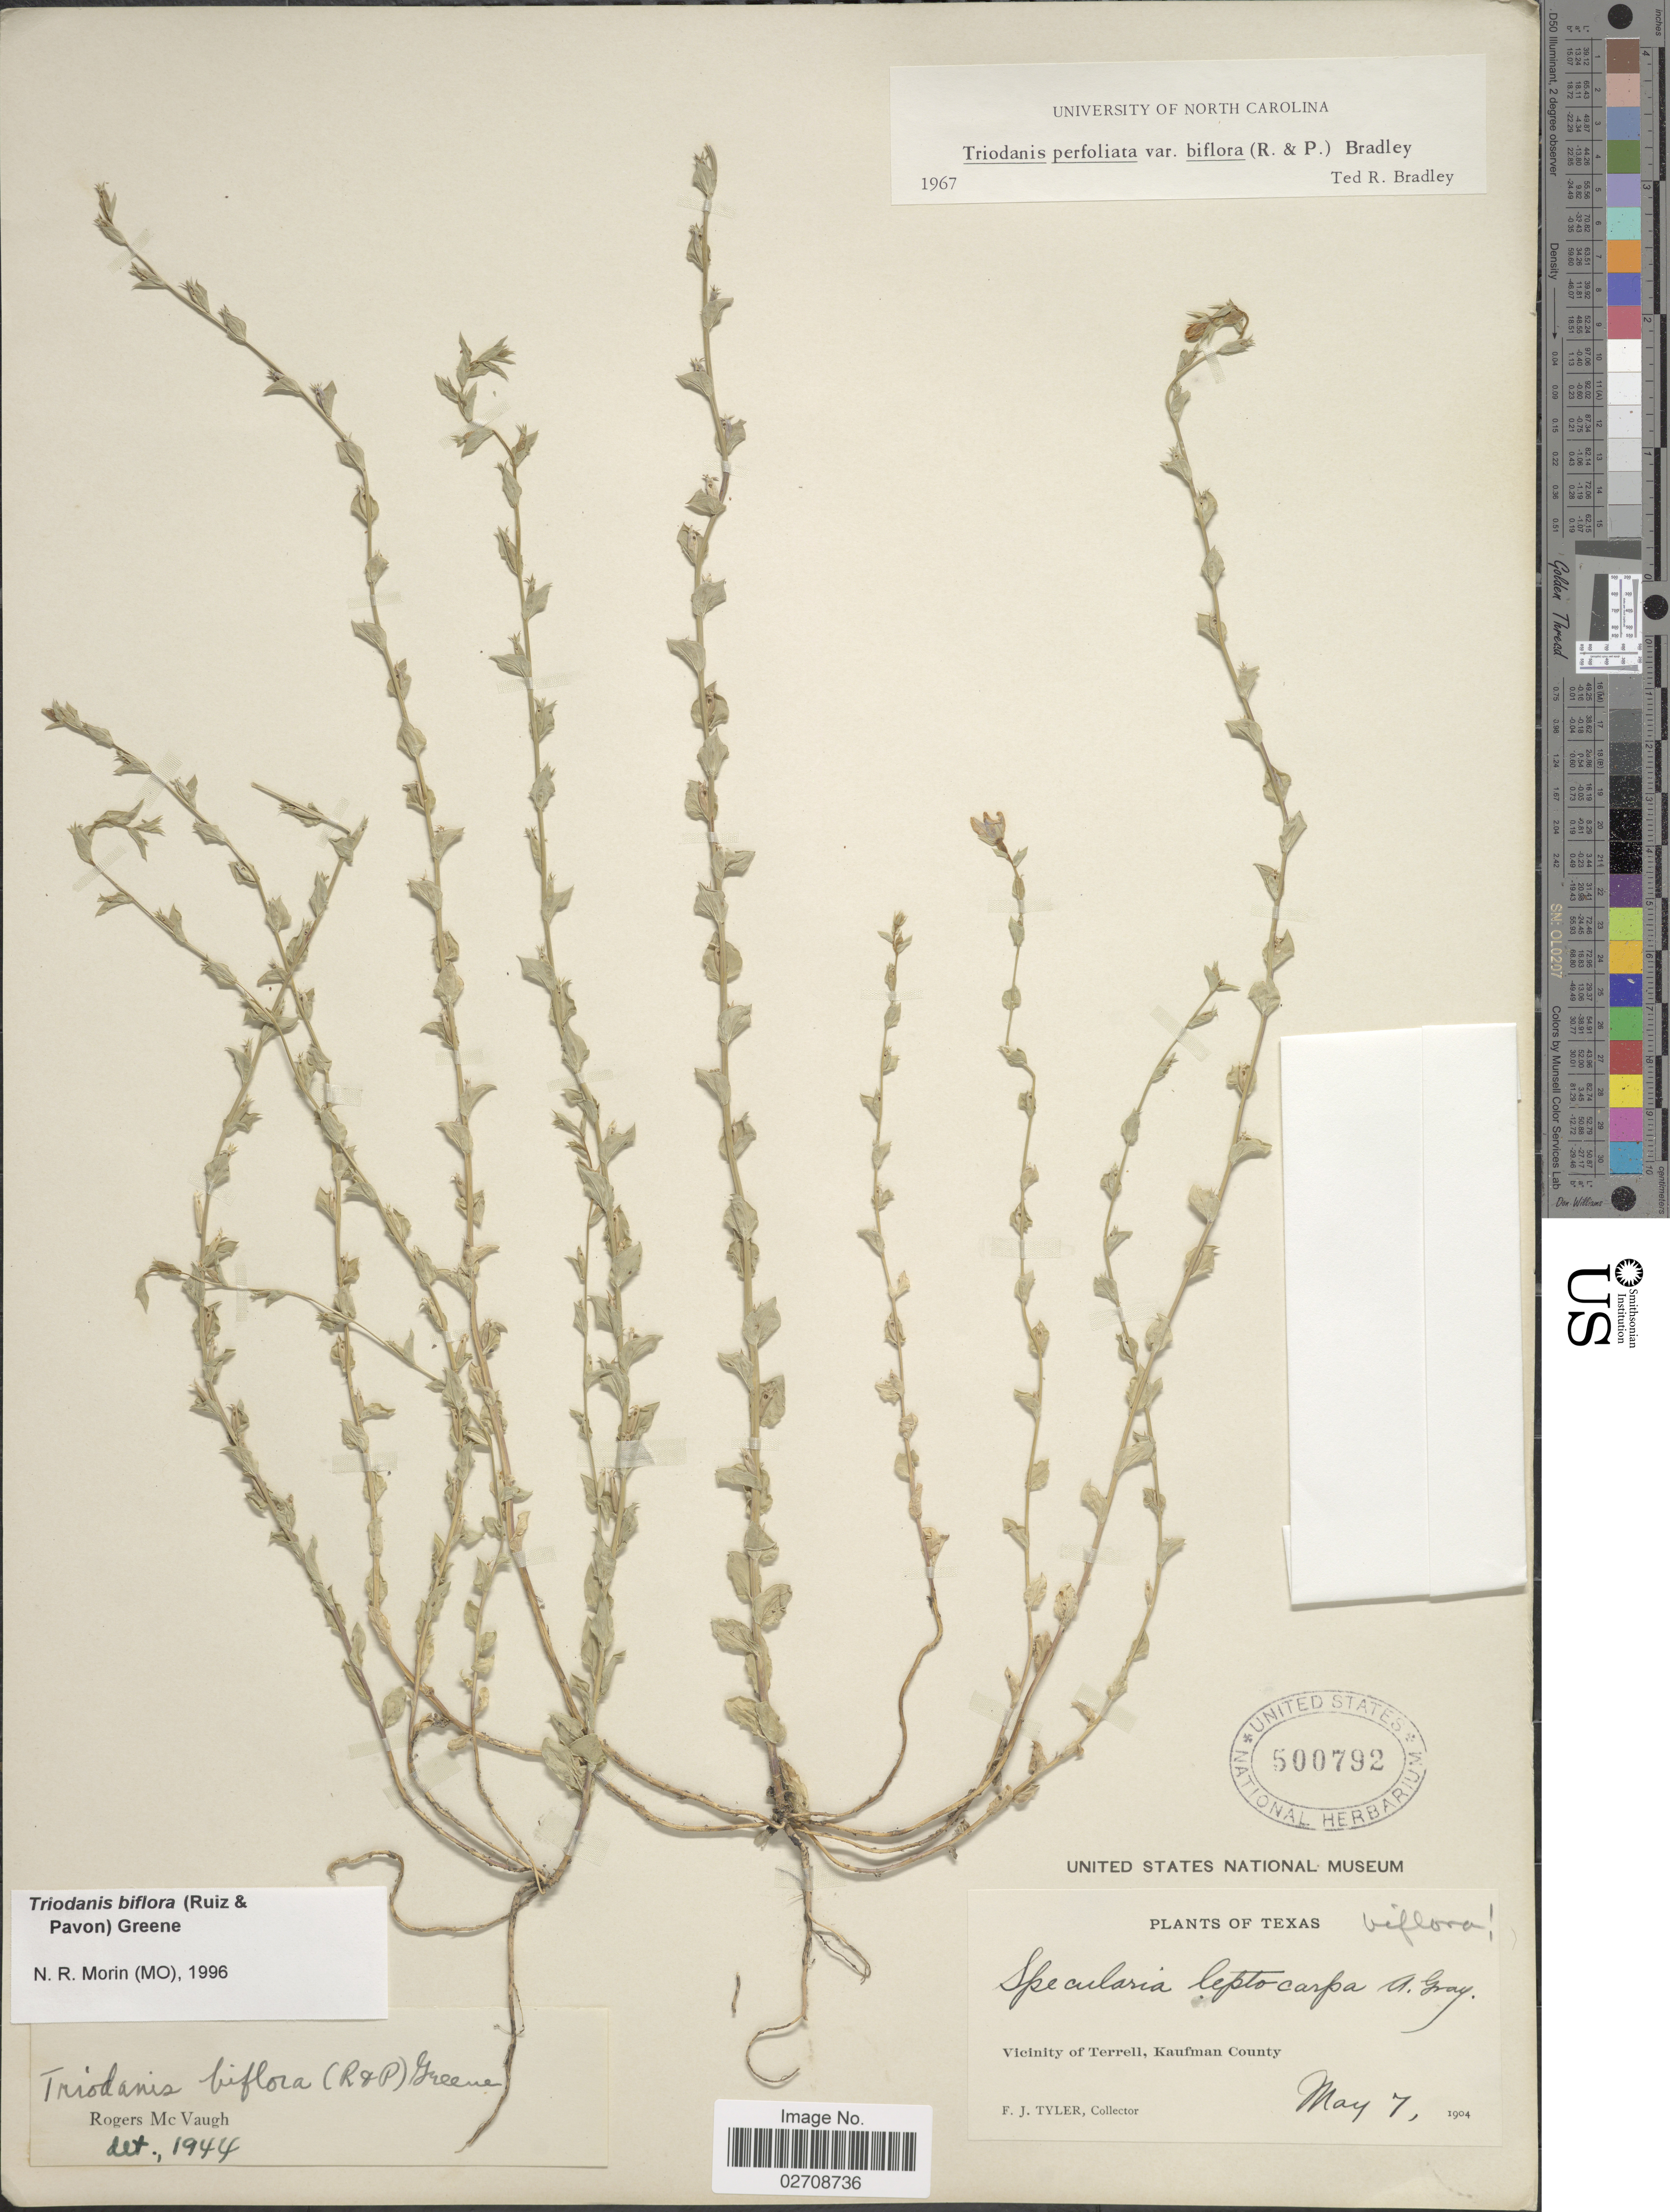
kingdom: Plantae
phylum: Tracheophyta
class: Magnoliopsida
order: Asterales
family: Campanulaceae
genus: Triodanis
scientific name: Triodanis biflora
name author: (Ruiz & Pav.) Greene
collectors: F. Tyler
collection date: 1904-05-07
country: United States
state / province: Texas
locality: Vicinity of Terrell, Kaufman County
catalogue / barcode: US 500792